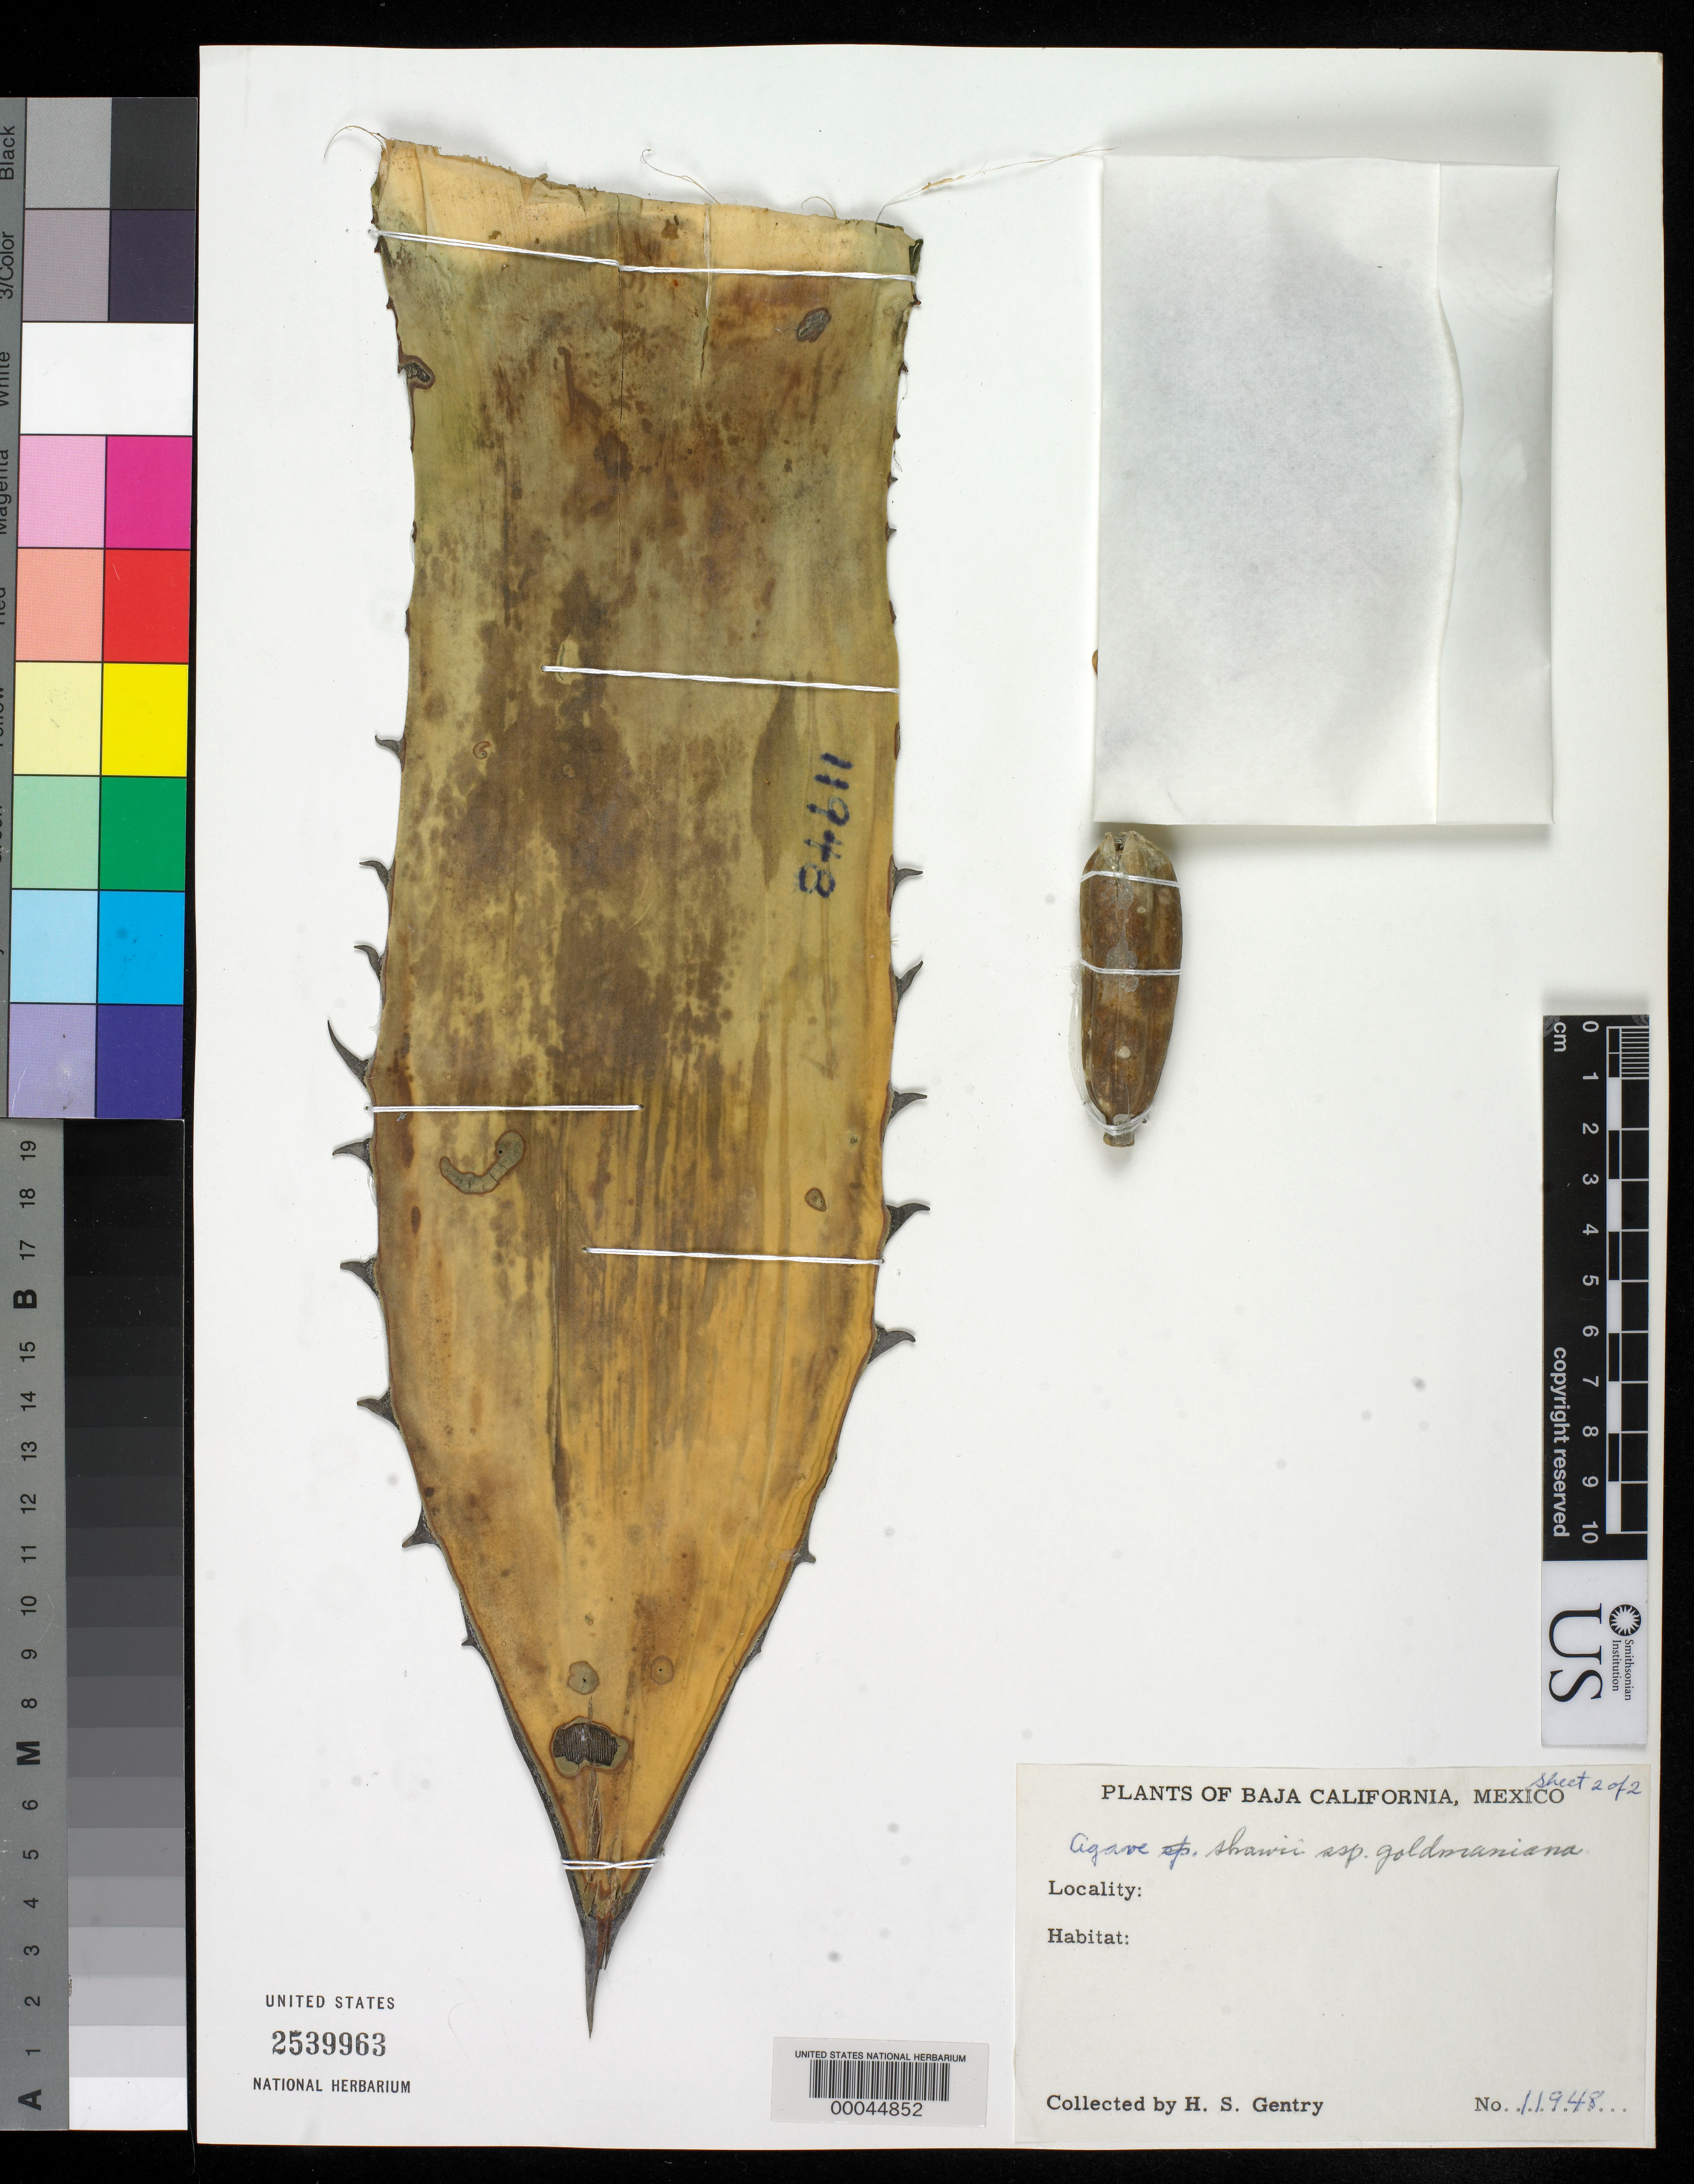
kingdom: Plantae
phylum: Tracheophyta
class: Liliopsida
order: Asparagales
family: Asparagaceae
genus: Agave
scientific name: Agave shawii subsp. goldmaniana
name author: (Trel.) Gentry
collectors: H. S. Gentry & W. B. Fox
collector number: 11948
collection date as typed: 20 May 1952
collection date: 1952-05-20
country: Mexico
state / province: Baja California Norte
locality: Ca 15 mi E of Punta Prieta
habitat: Open plain w/granitic sandy soil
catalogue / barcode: US 2539963